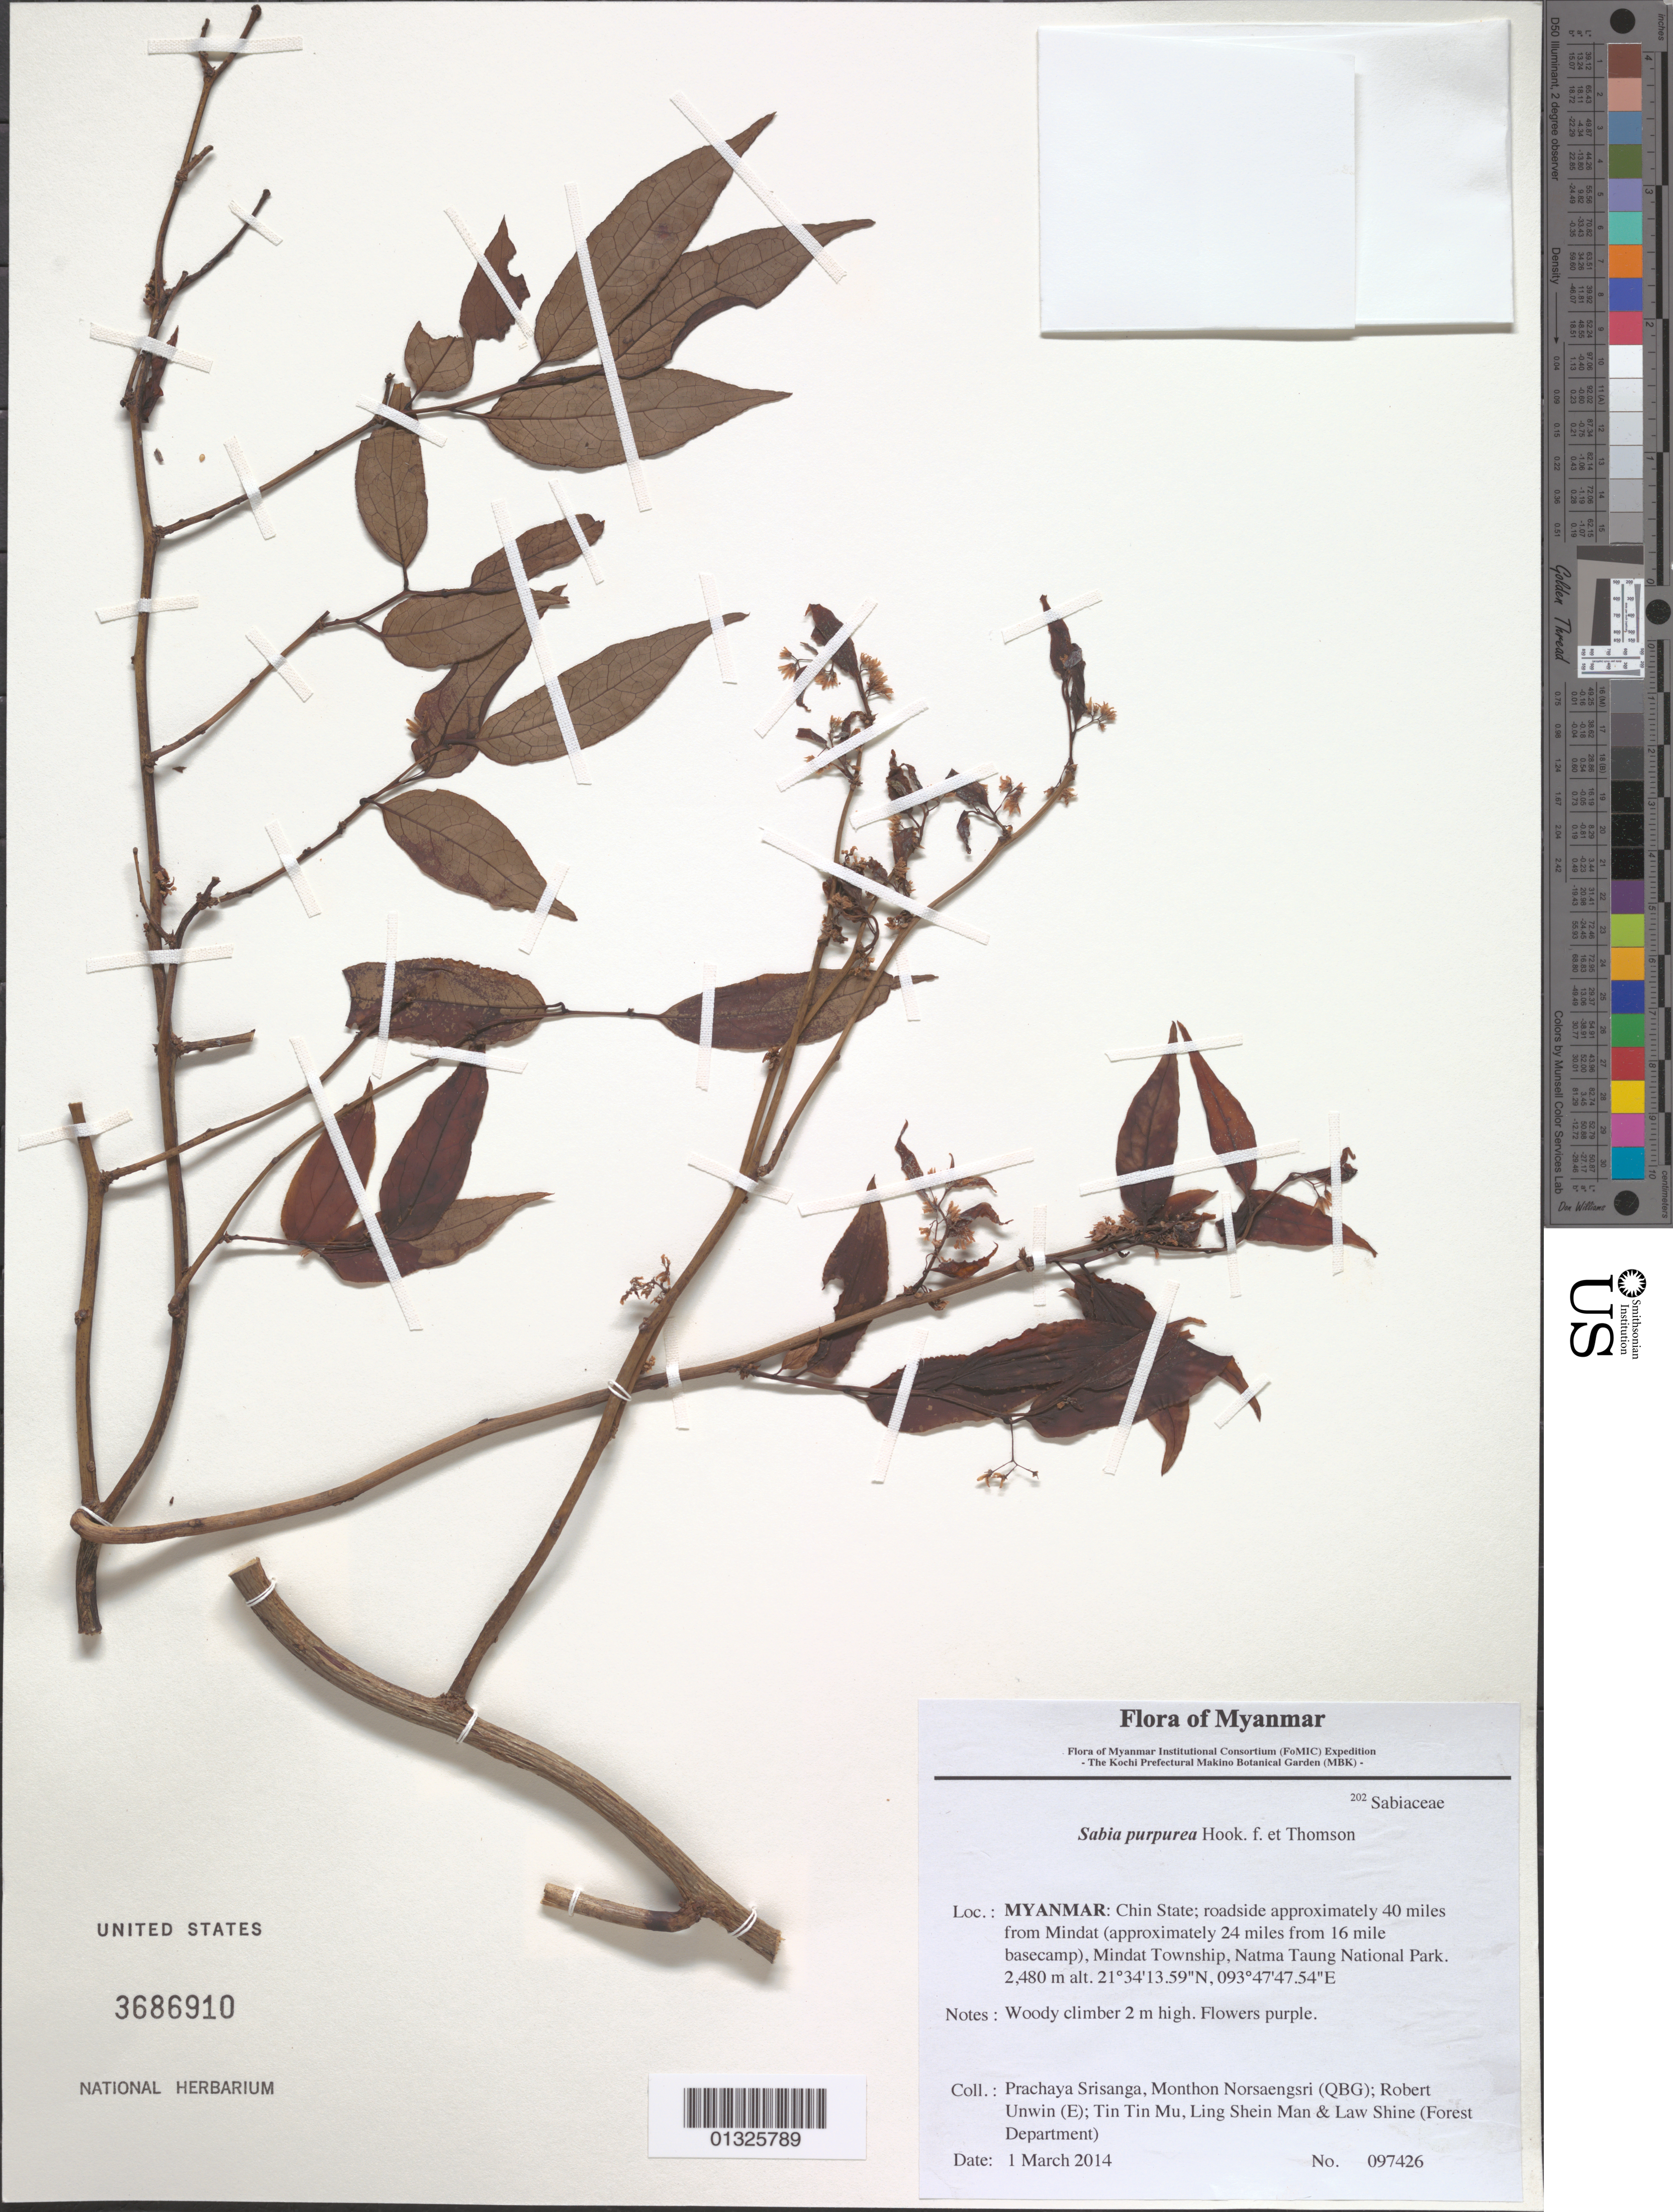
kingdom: Plantae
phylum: Tracheophyta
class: Magnoliopsida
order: Proteales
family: Sabiaceae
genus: Sabia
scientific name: Sabia purpurea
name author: Hook. f. ex Thomson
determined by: Fujikawa, Kazumi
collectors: P. Srisanga, M. Norsaengsri, R. Unwin, Tin Tin Mu, Ling Shein Man & L. Shine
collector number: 97426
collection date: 2014-03-01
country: Myanmar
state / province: Chin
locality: Roadside approximately 40 miles from Mindat (approximately 24 miles from 16 mile basecamp), Mindat Township, Natma Taung National Park.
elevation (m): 2480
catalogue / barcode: US 3686910